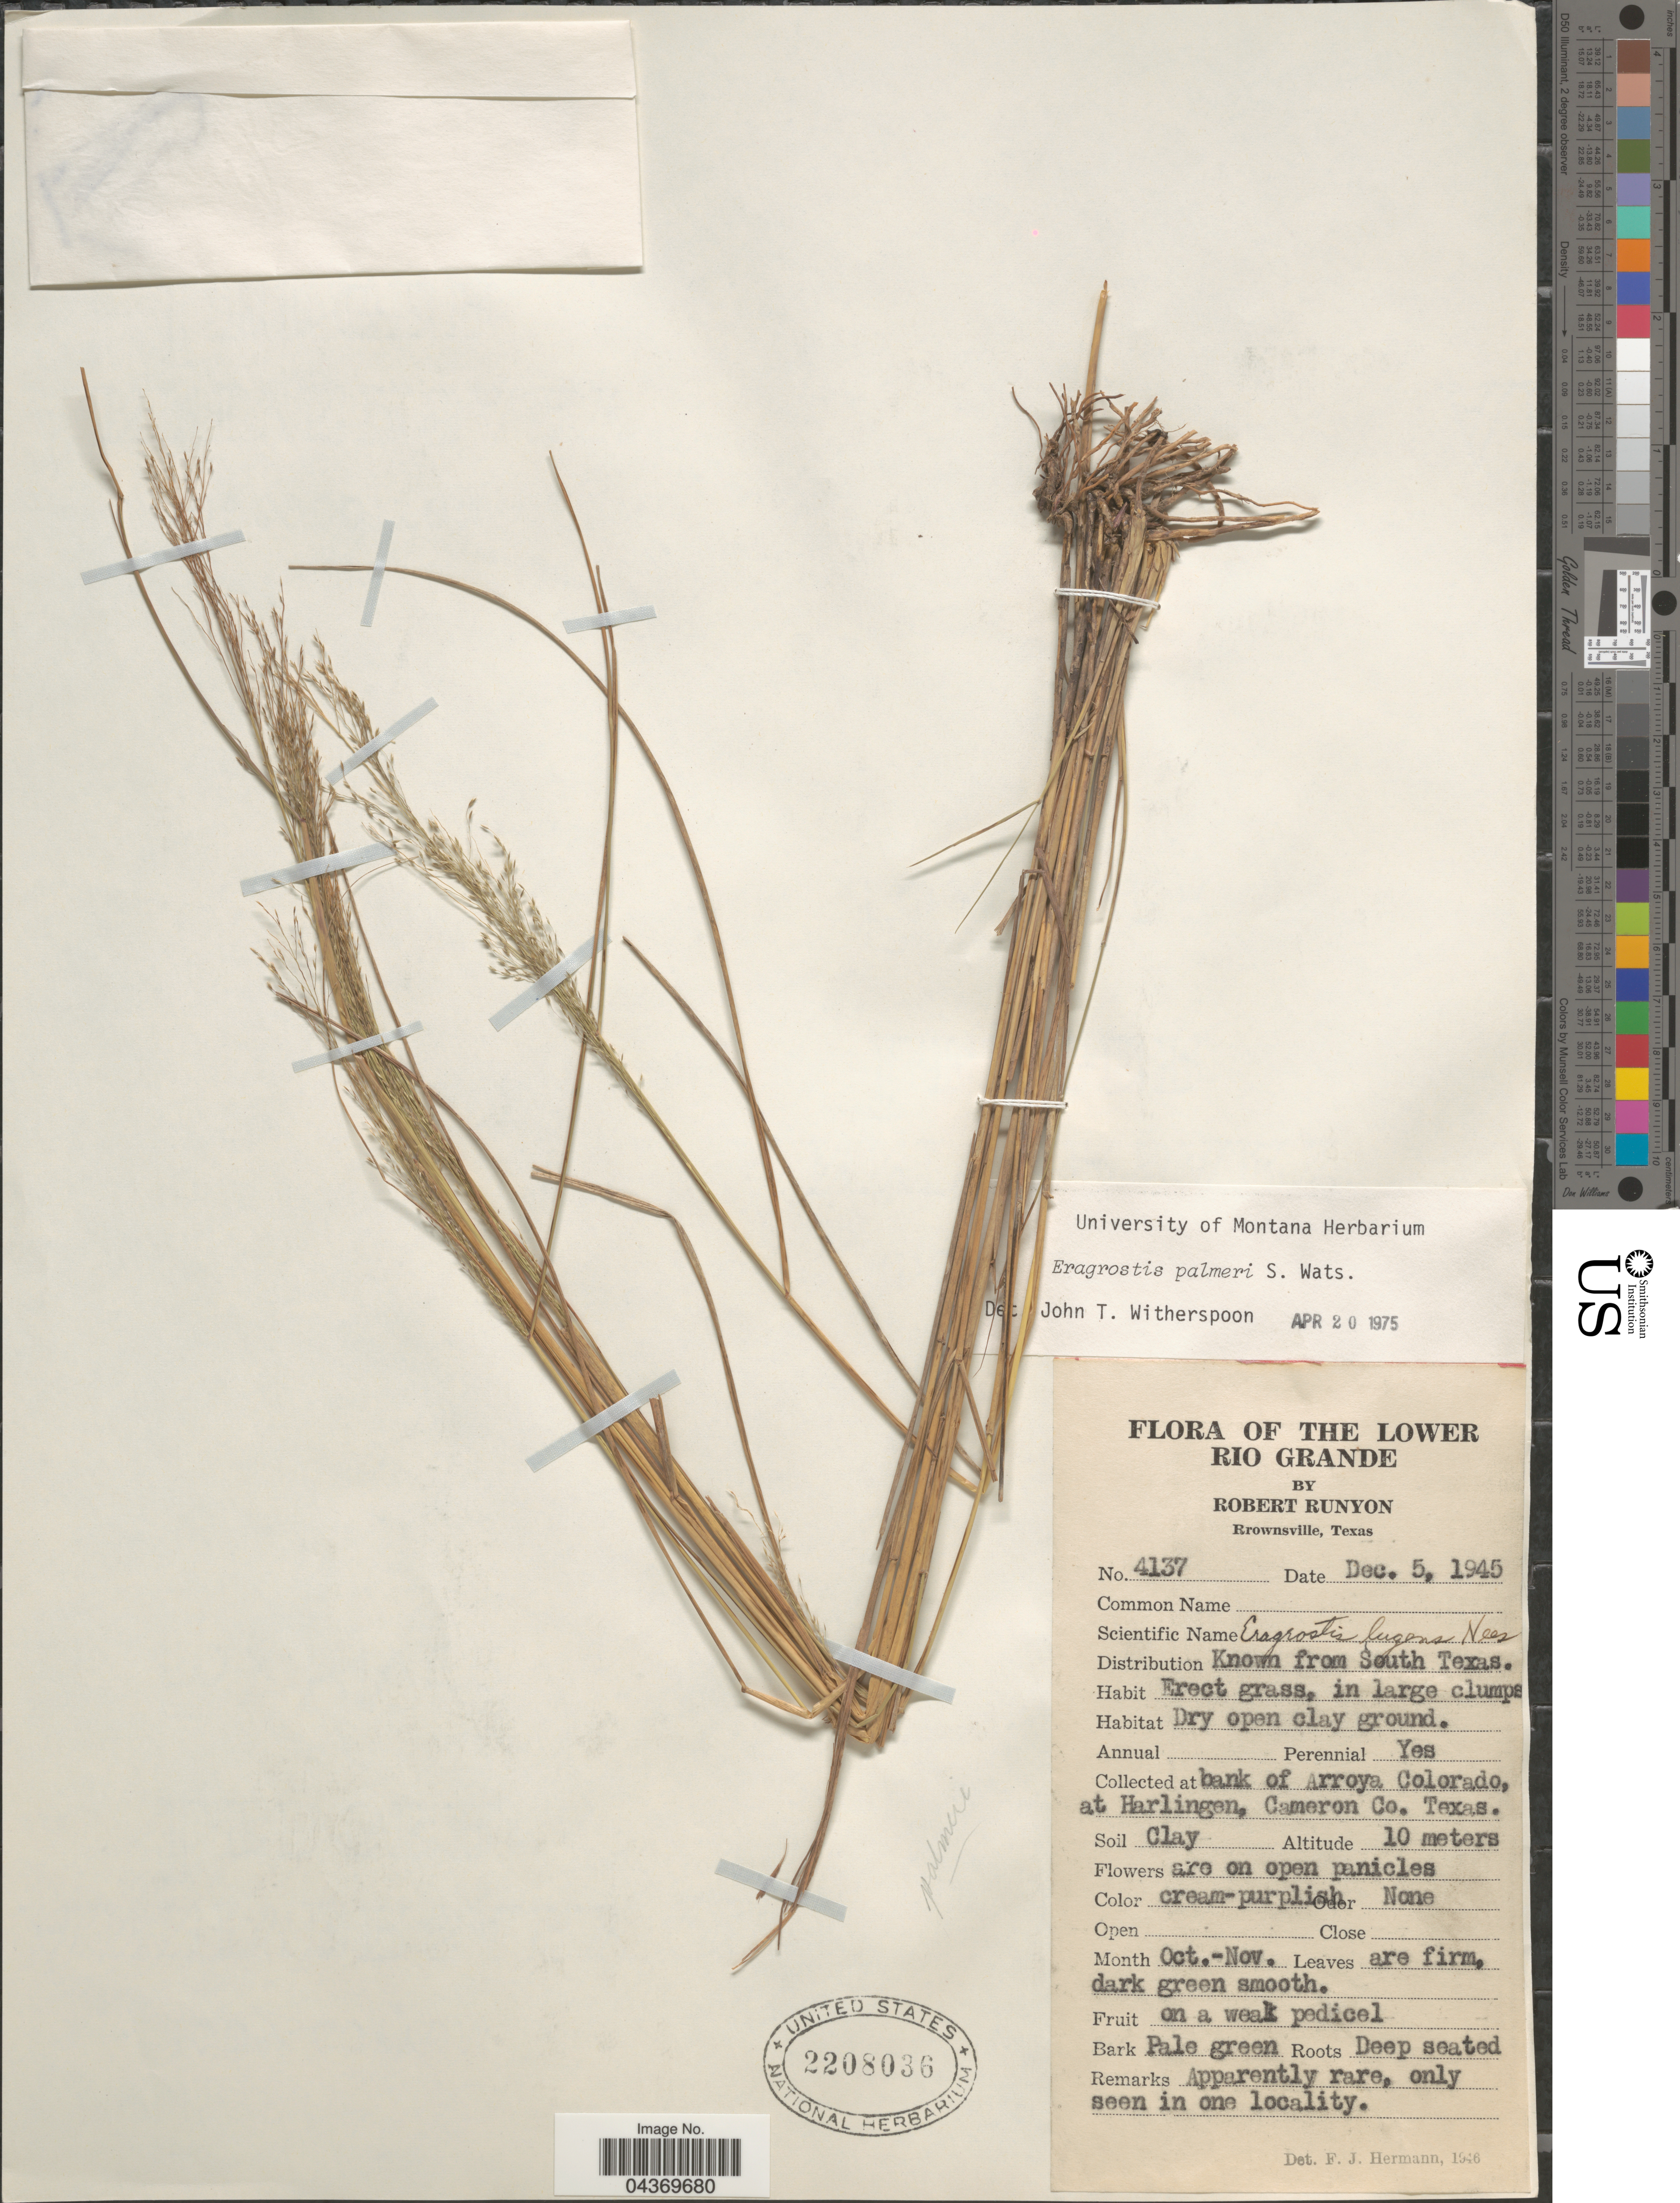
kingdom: Plantae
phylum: Tracheophyta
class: Liliopsida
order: Poales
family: Poaceae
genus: Eragrostis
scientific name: Eragrostis palmeri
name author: S. Watson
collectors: R. Runyon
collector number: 4137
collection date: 1945-12-05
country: United States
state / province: Texas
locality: Lower Rio Grande. Bank of Arroya Colorado, at Harlingen, Cameron Co.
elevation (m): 10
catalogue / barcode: US 2208036